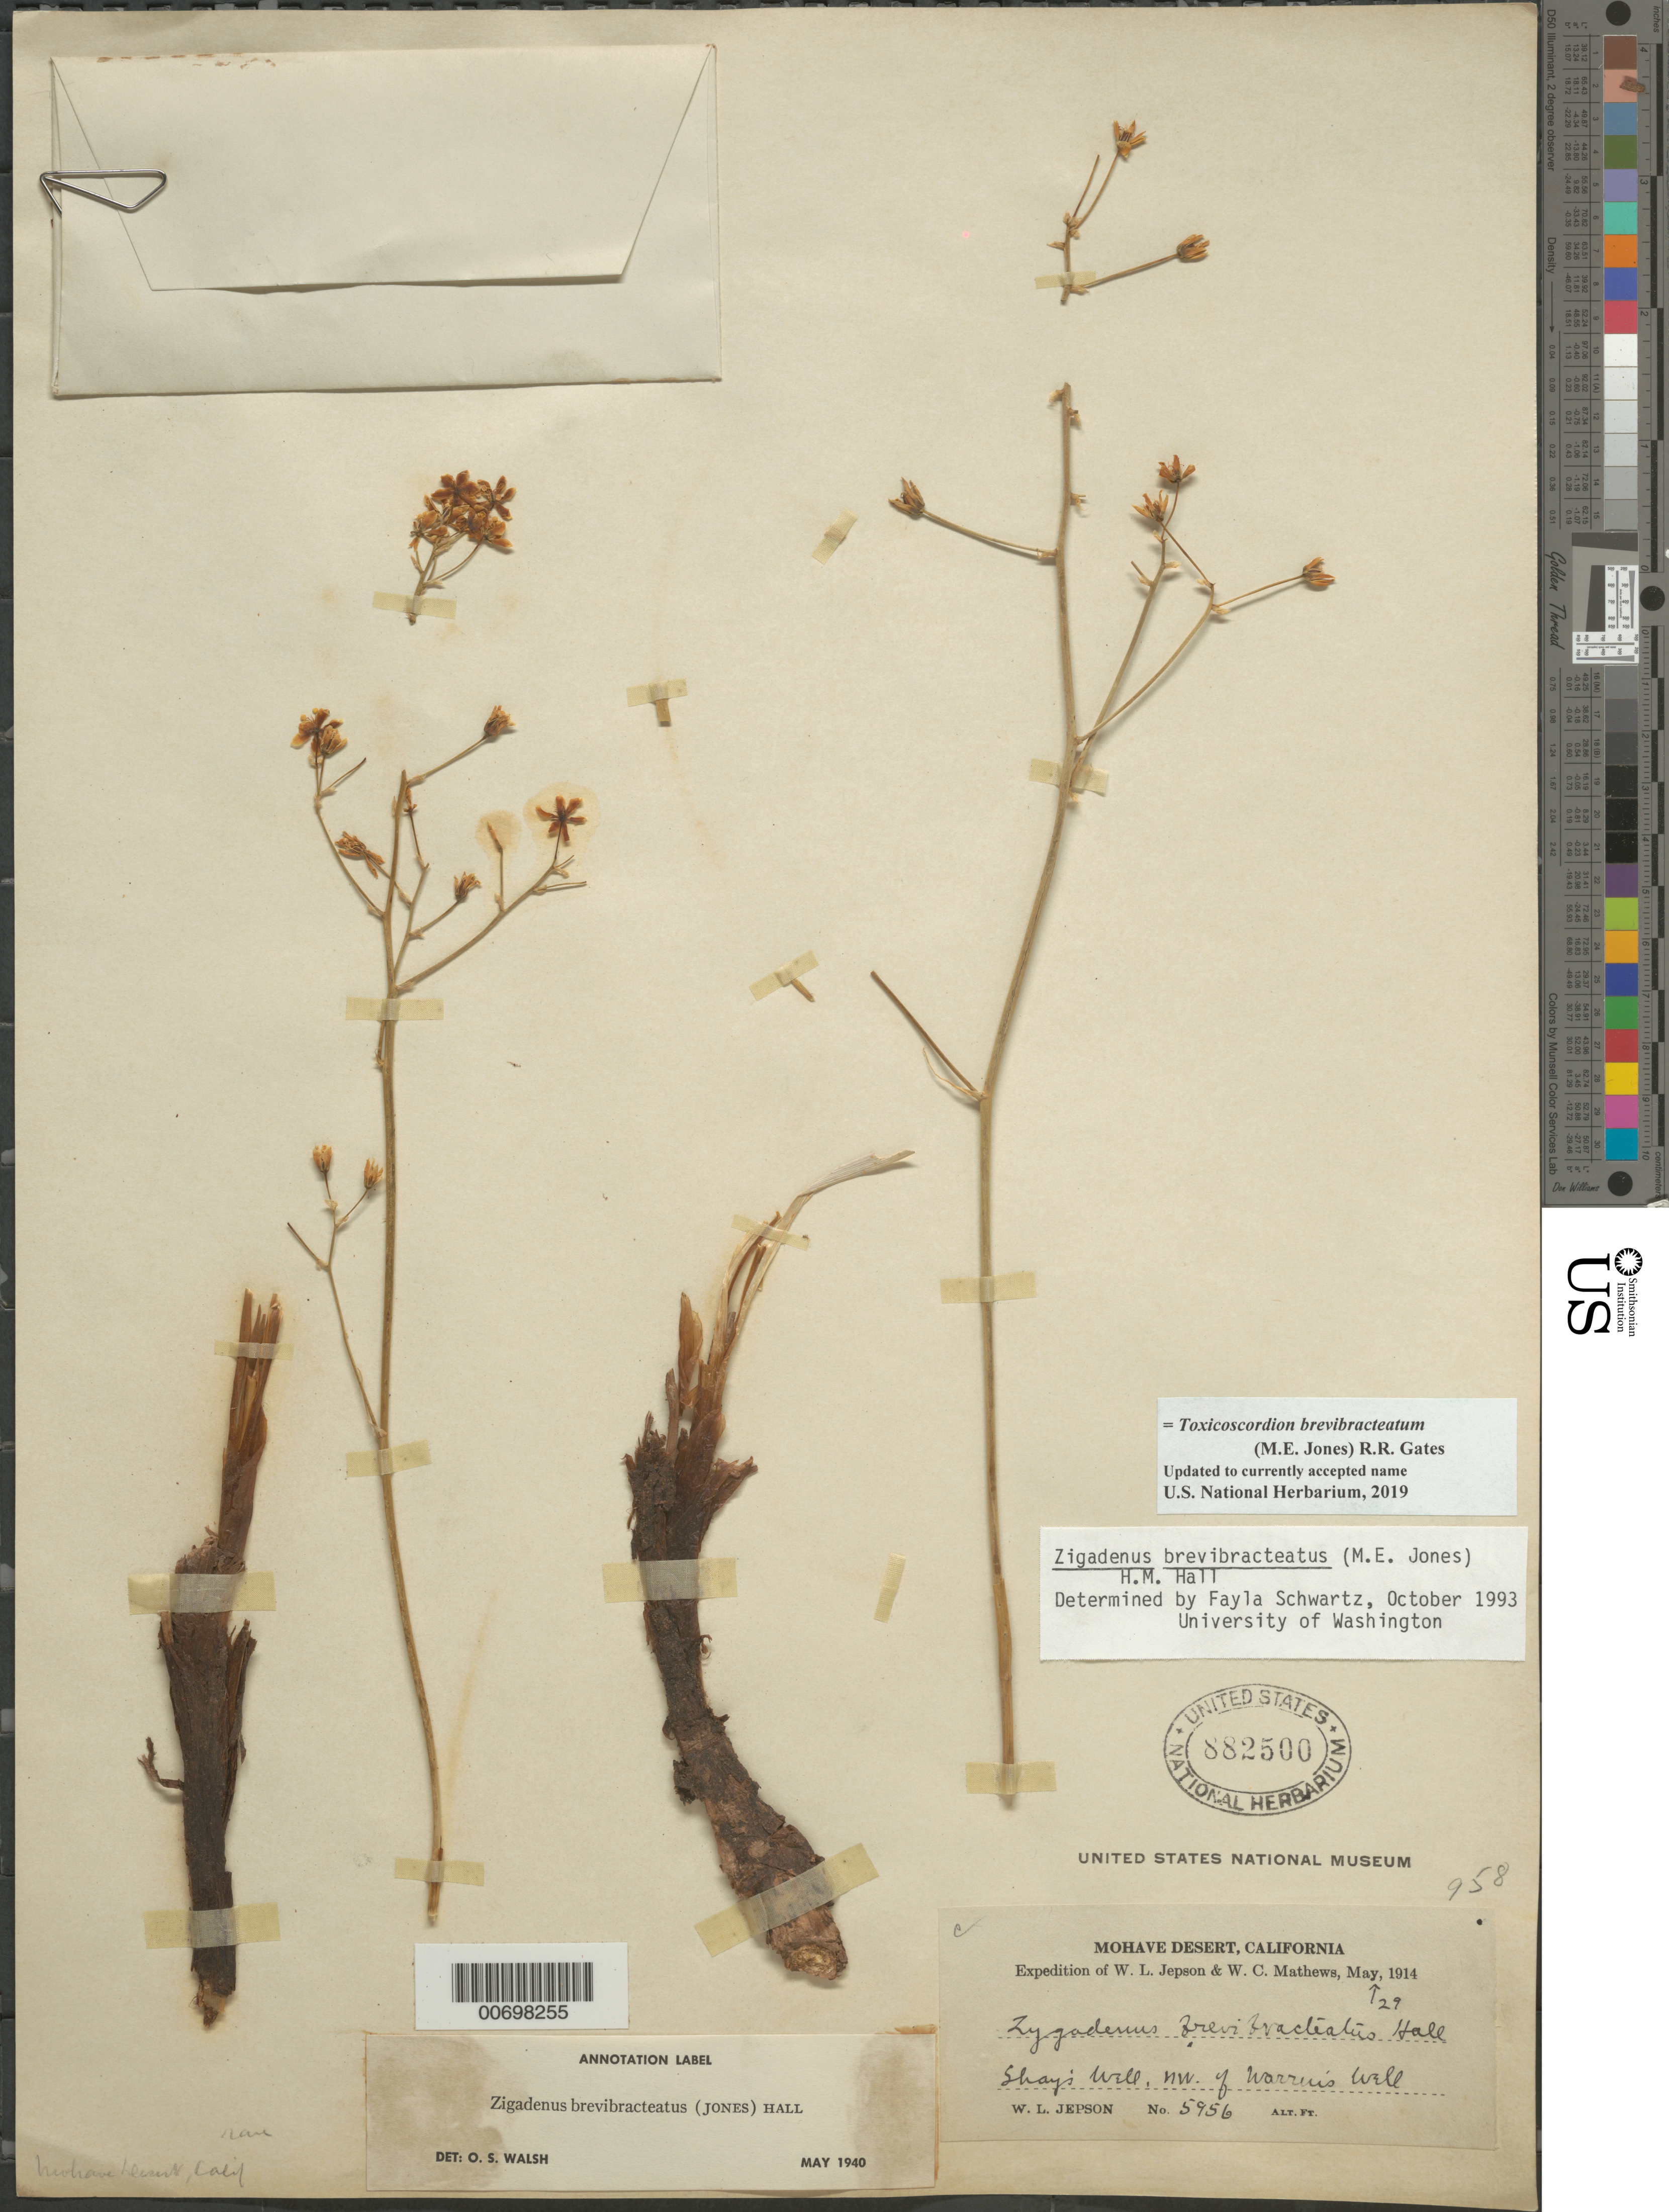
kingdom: Plantae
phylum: Tracheophyta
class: Liliopsida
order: Liliales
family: Melanthiaceae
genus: Toxicoscordion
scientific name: Toxicoscordion brevibracteatum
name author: (M.E. Jones) R.R. Gates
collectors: W. L. Jepson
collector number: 5956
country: United States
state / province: California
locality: Shay's Well, NW of Warren's Well.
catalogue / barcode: US 882500